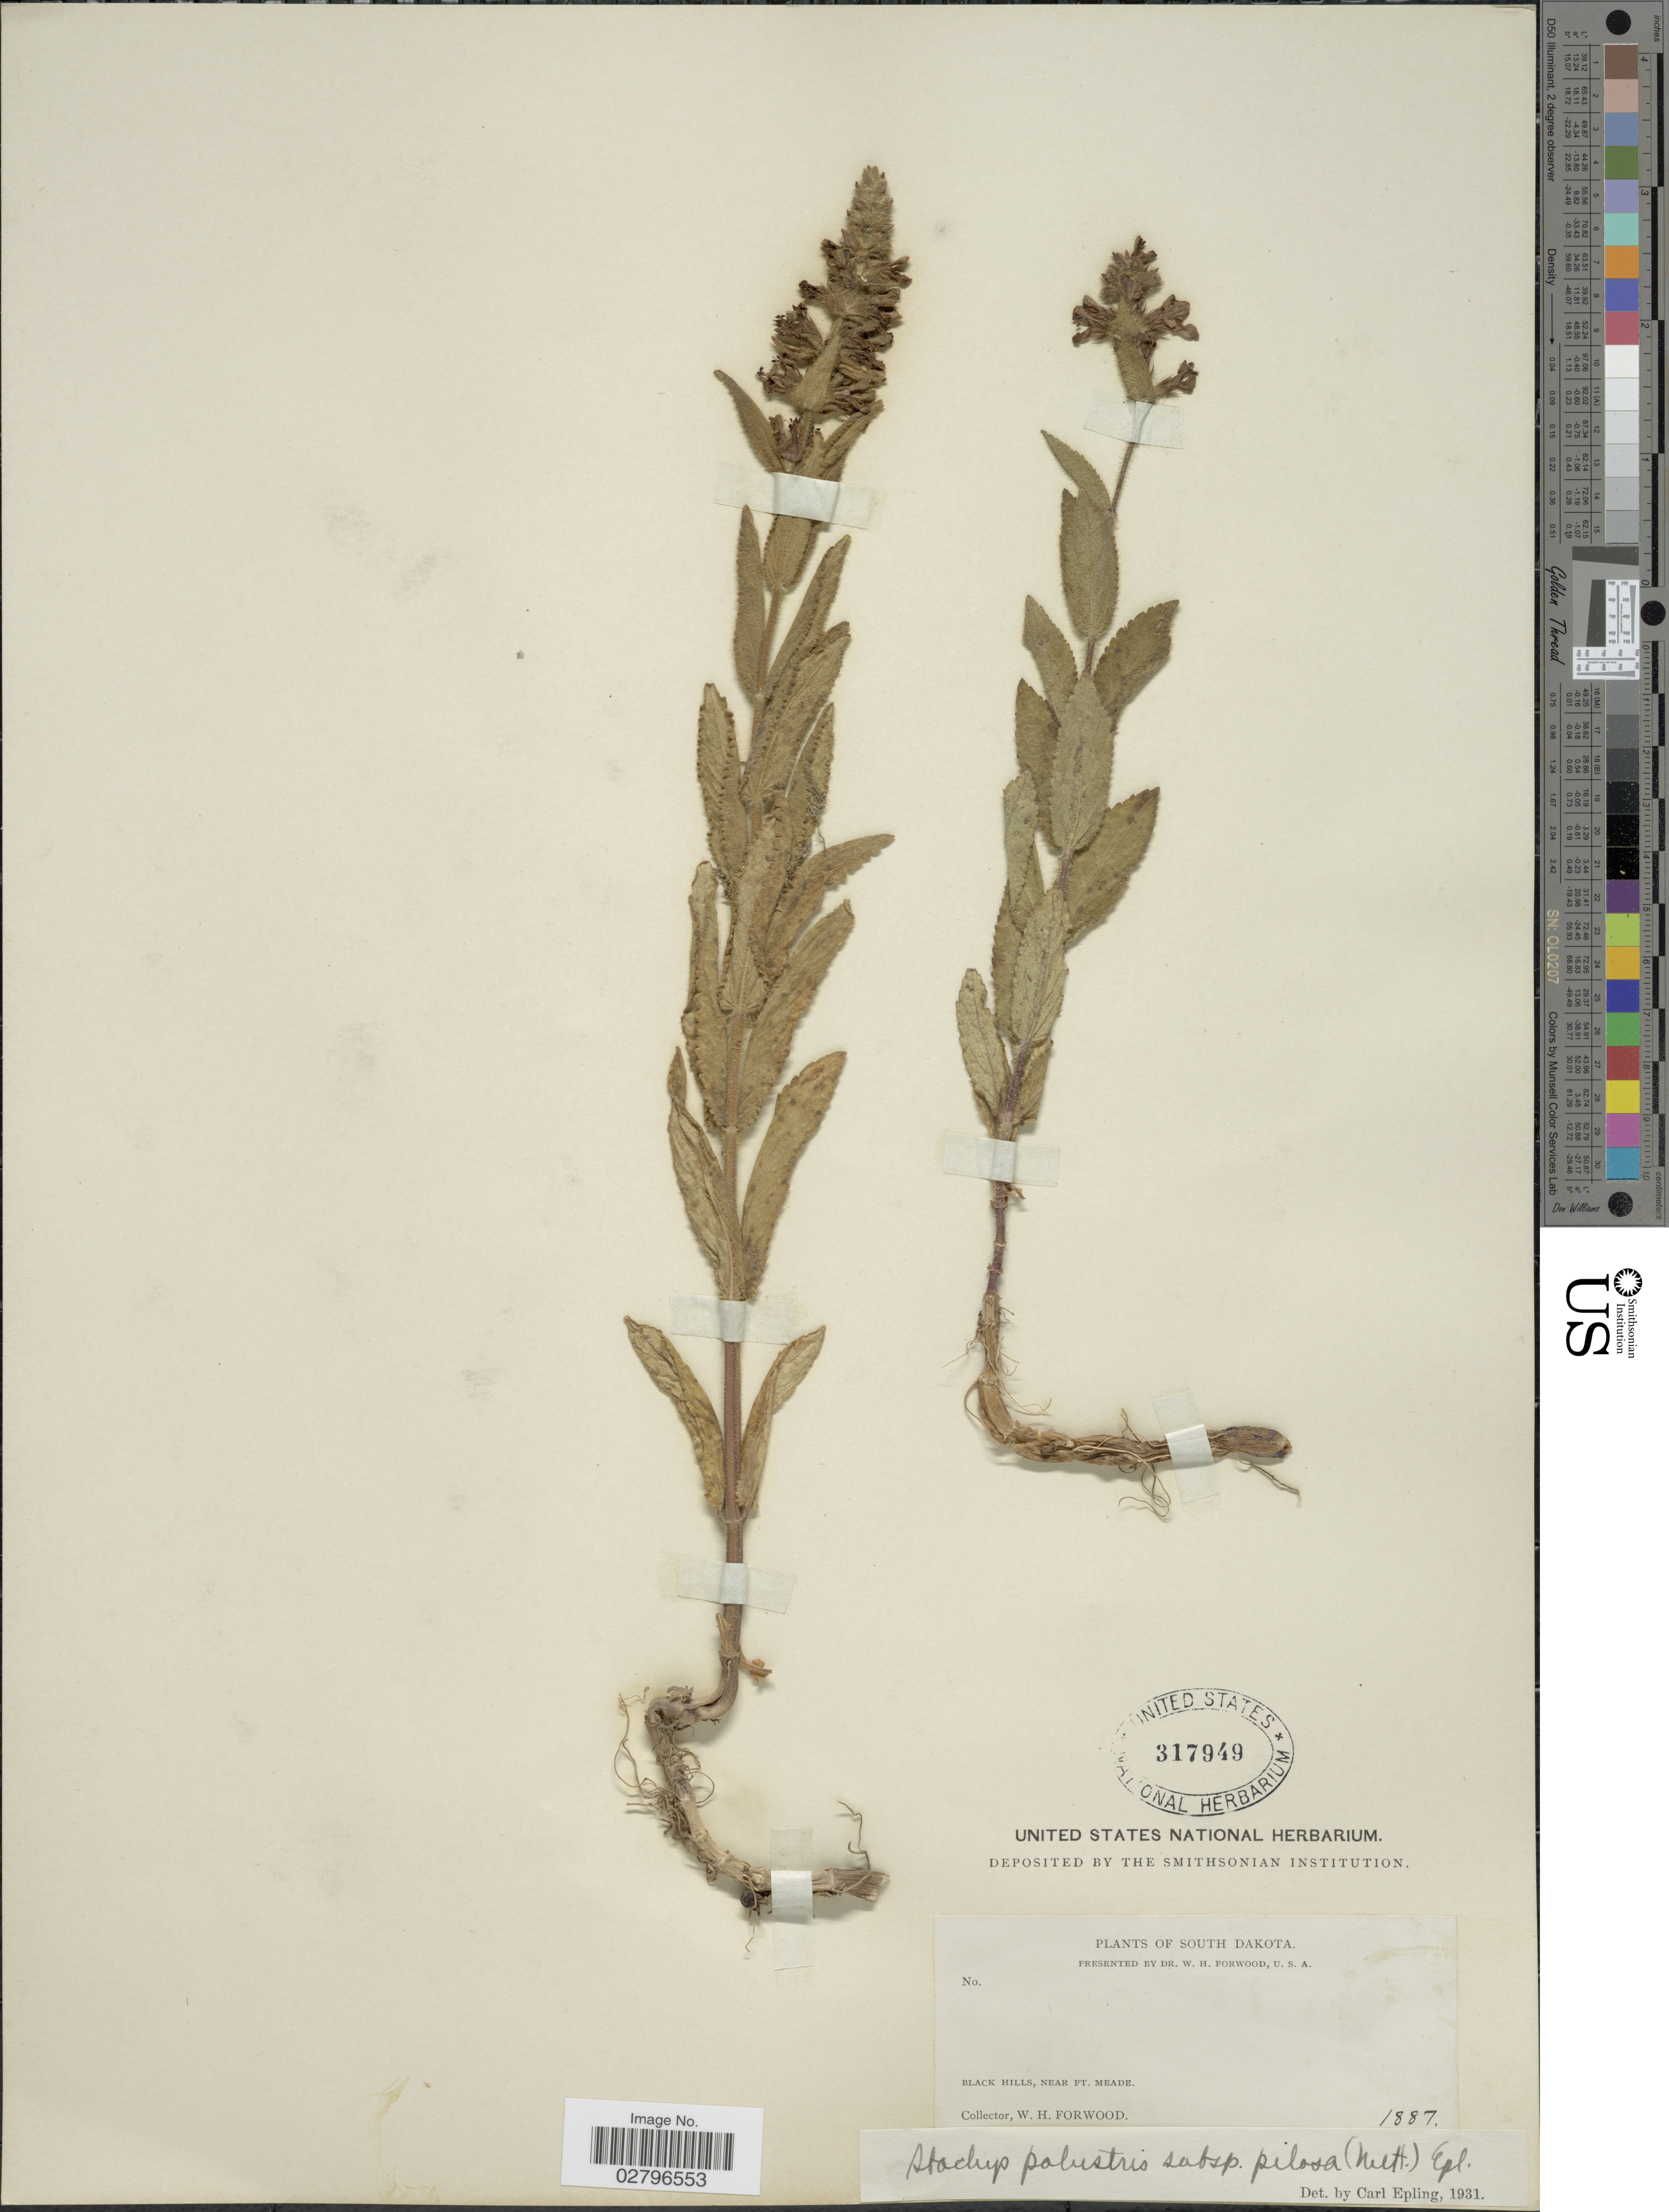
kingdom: Plantae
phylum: Tracheophyta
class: Magnoliopsida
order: Lamiales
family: Lamiaceae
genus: Stachys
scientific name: Stachys pilosa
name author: Nutt.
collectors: W. Forwood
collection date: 1887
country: United States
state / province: South Dakota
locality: Black Hills, near Ft. Meade.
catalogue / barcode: US 317949